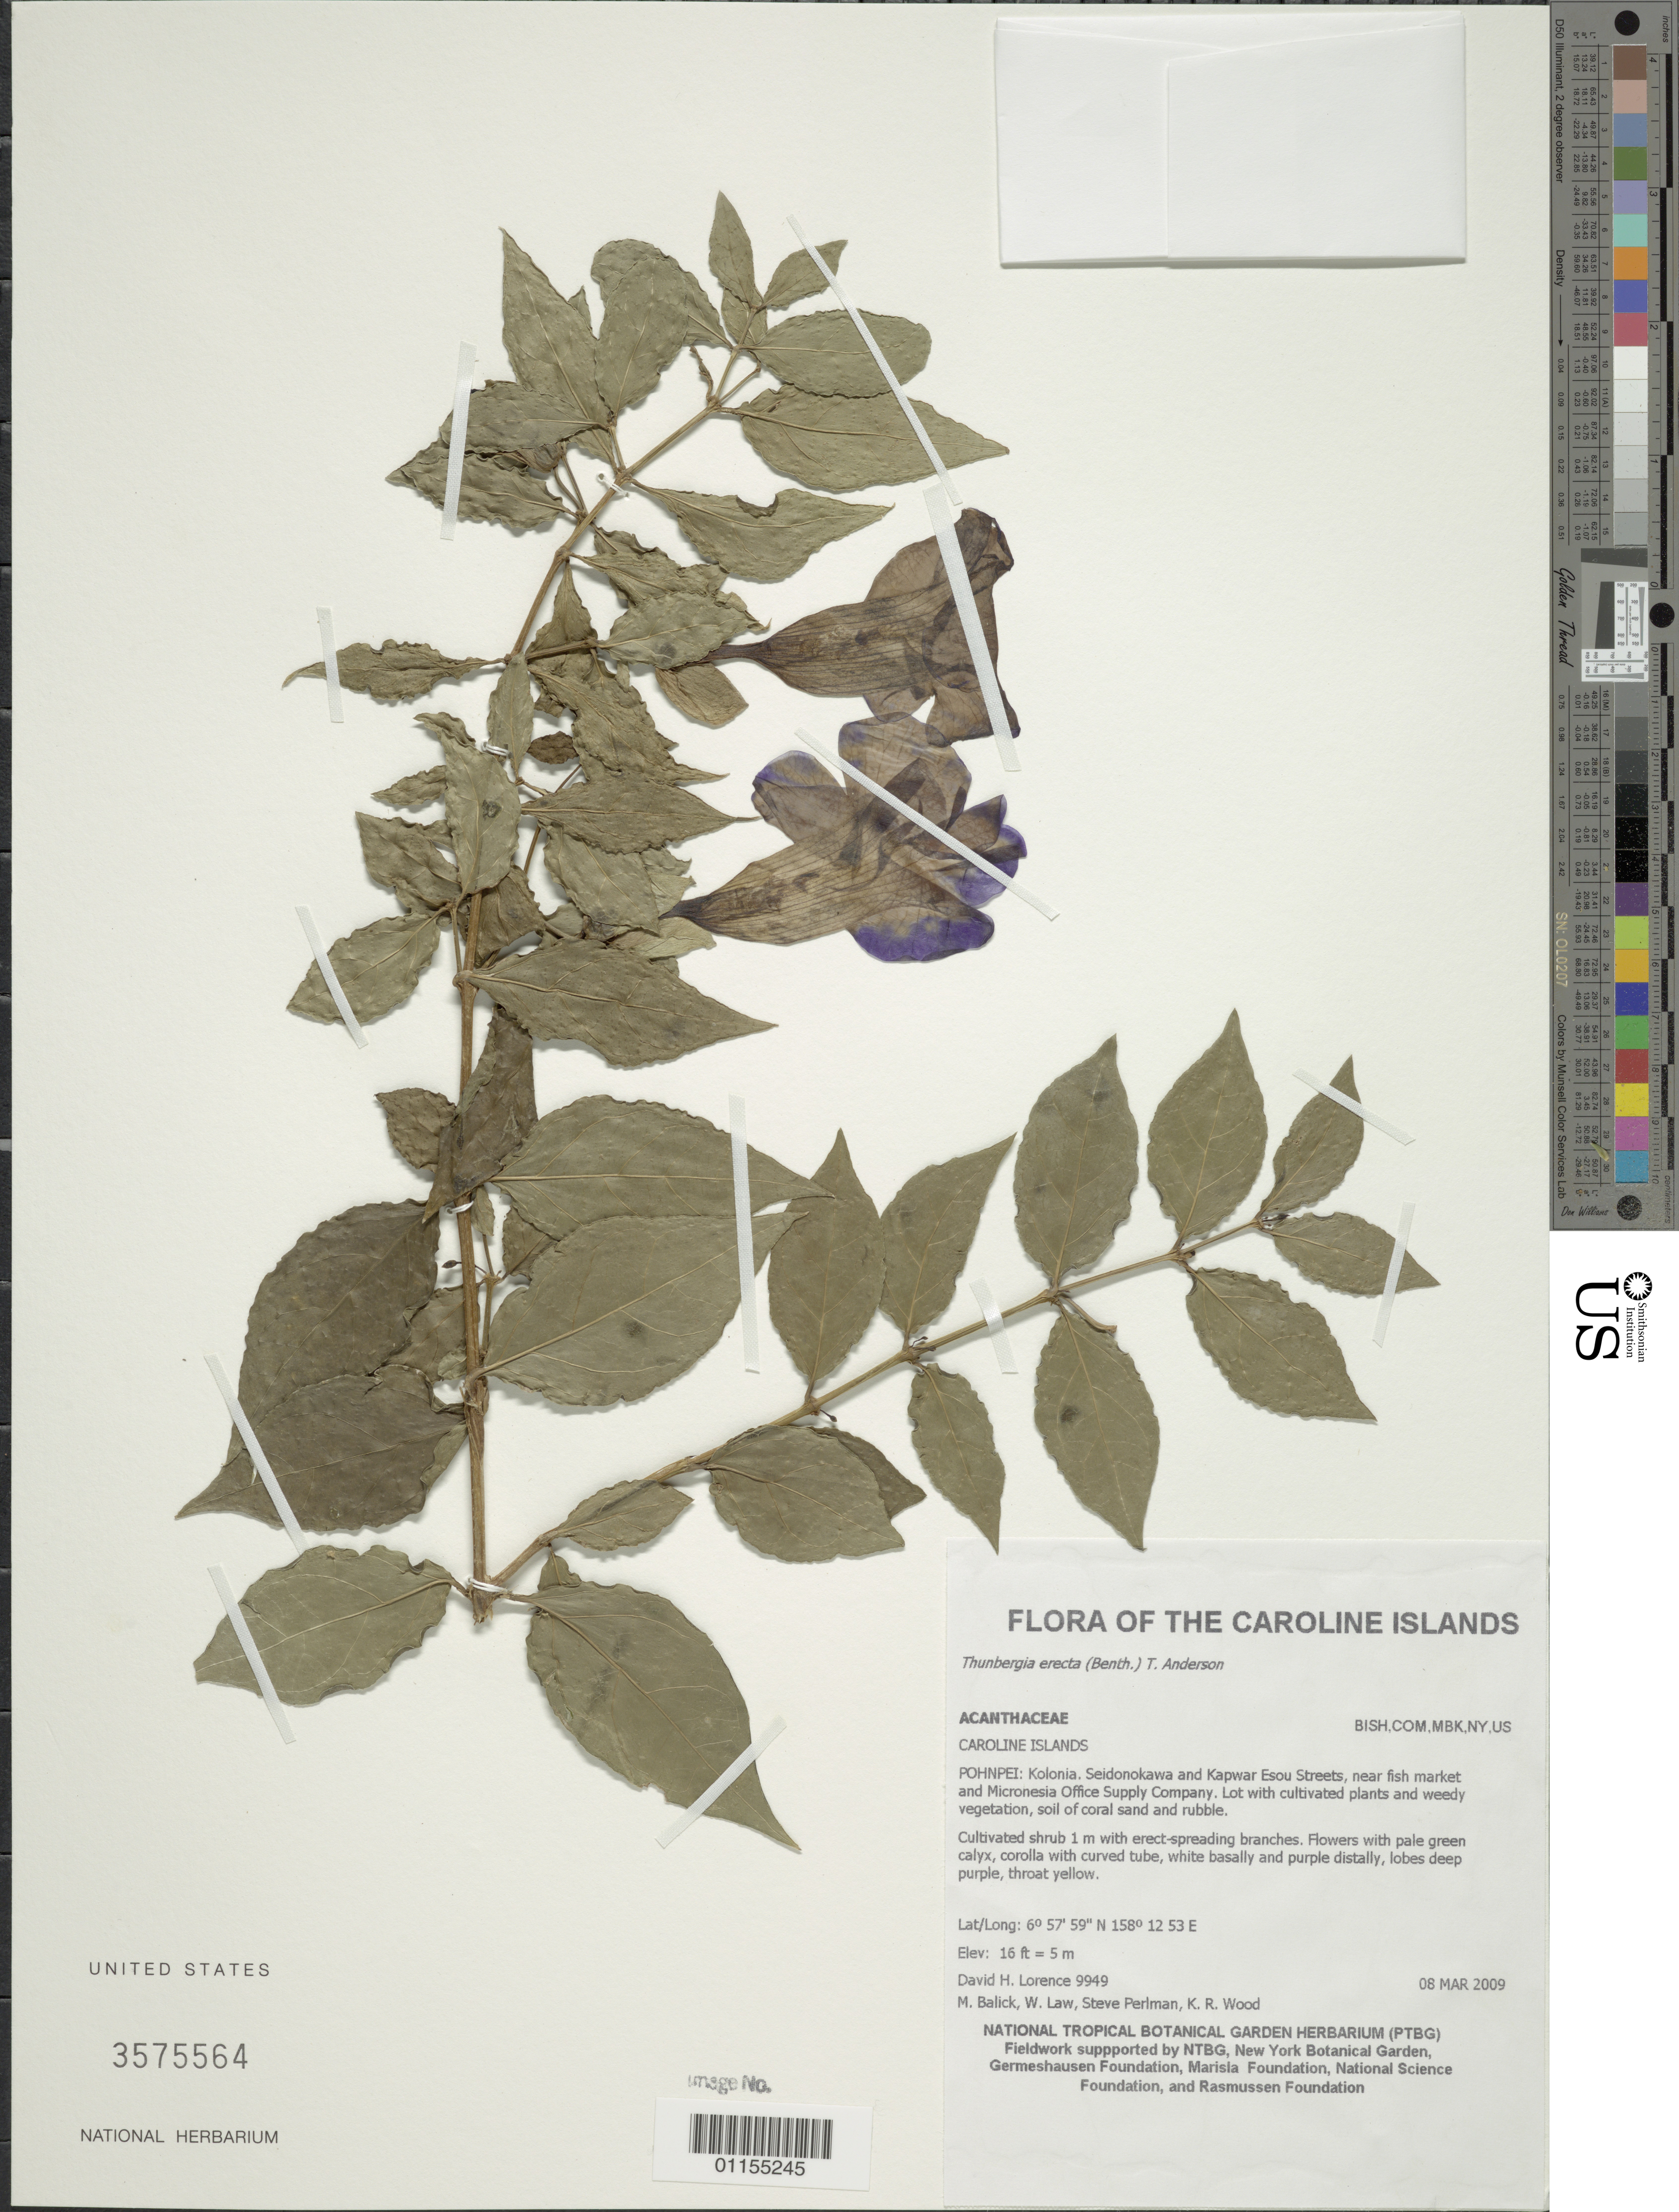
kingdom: Plantae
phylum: Tracheophyta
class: Magnoliopsida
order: Lamiales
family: Acanthaceae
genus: Thunbergia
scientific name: Thunbergia erecta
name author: (Benth.) T. Anderson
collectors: D. Lorence, M. Balick, W. Law, S. P. Perlman & K. R. Wood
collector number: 9949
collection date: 2009-03-08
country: Micronesia, Federated States of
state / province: Pohnpei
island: Pohnpei [Ponape]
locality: Kolonia, Seidonokawa and Kapwar Esou Streets, near fish market and Micronesia Office Supply Company. Lot with cultivated plants and weedy vegetation.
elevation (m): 5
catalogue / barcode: US 3575564